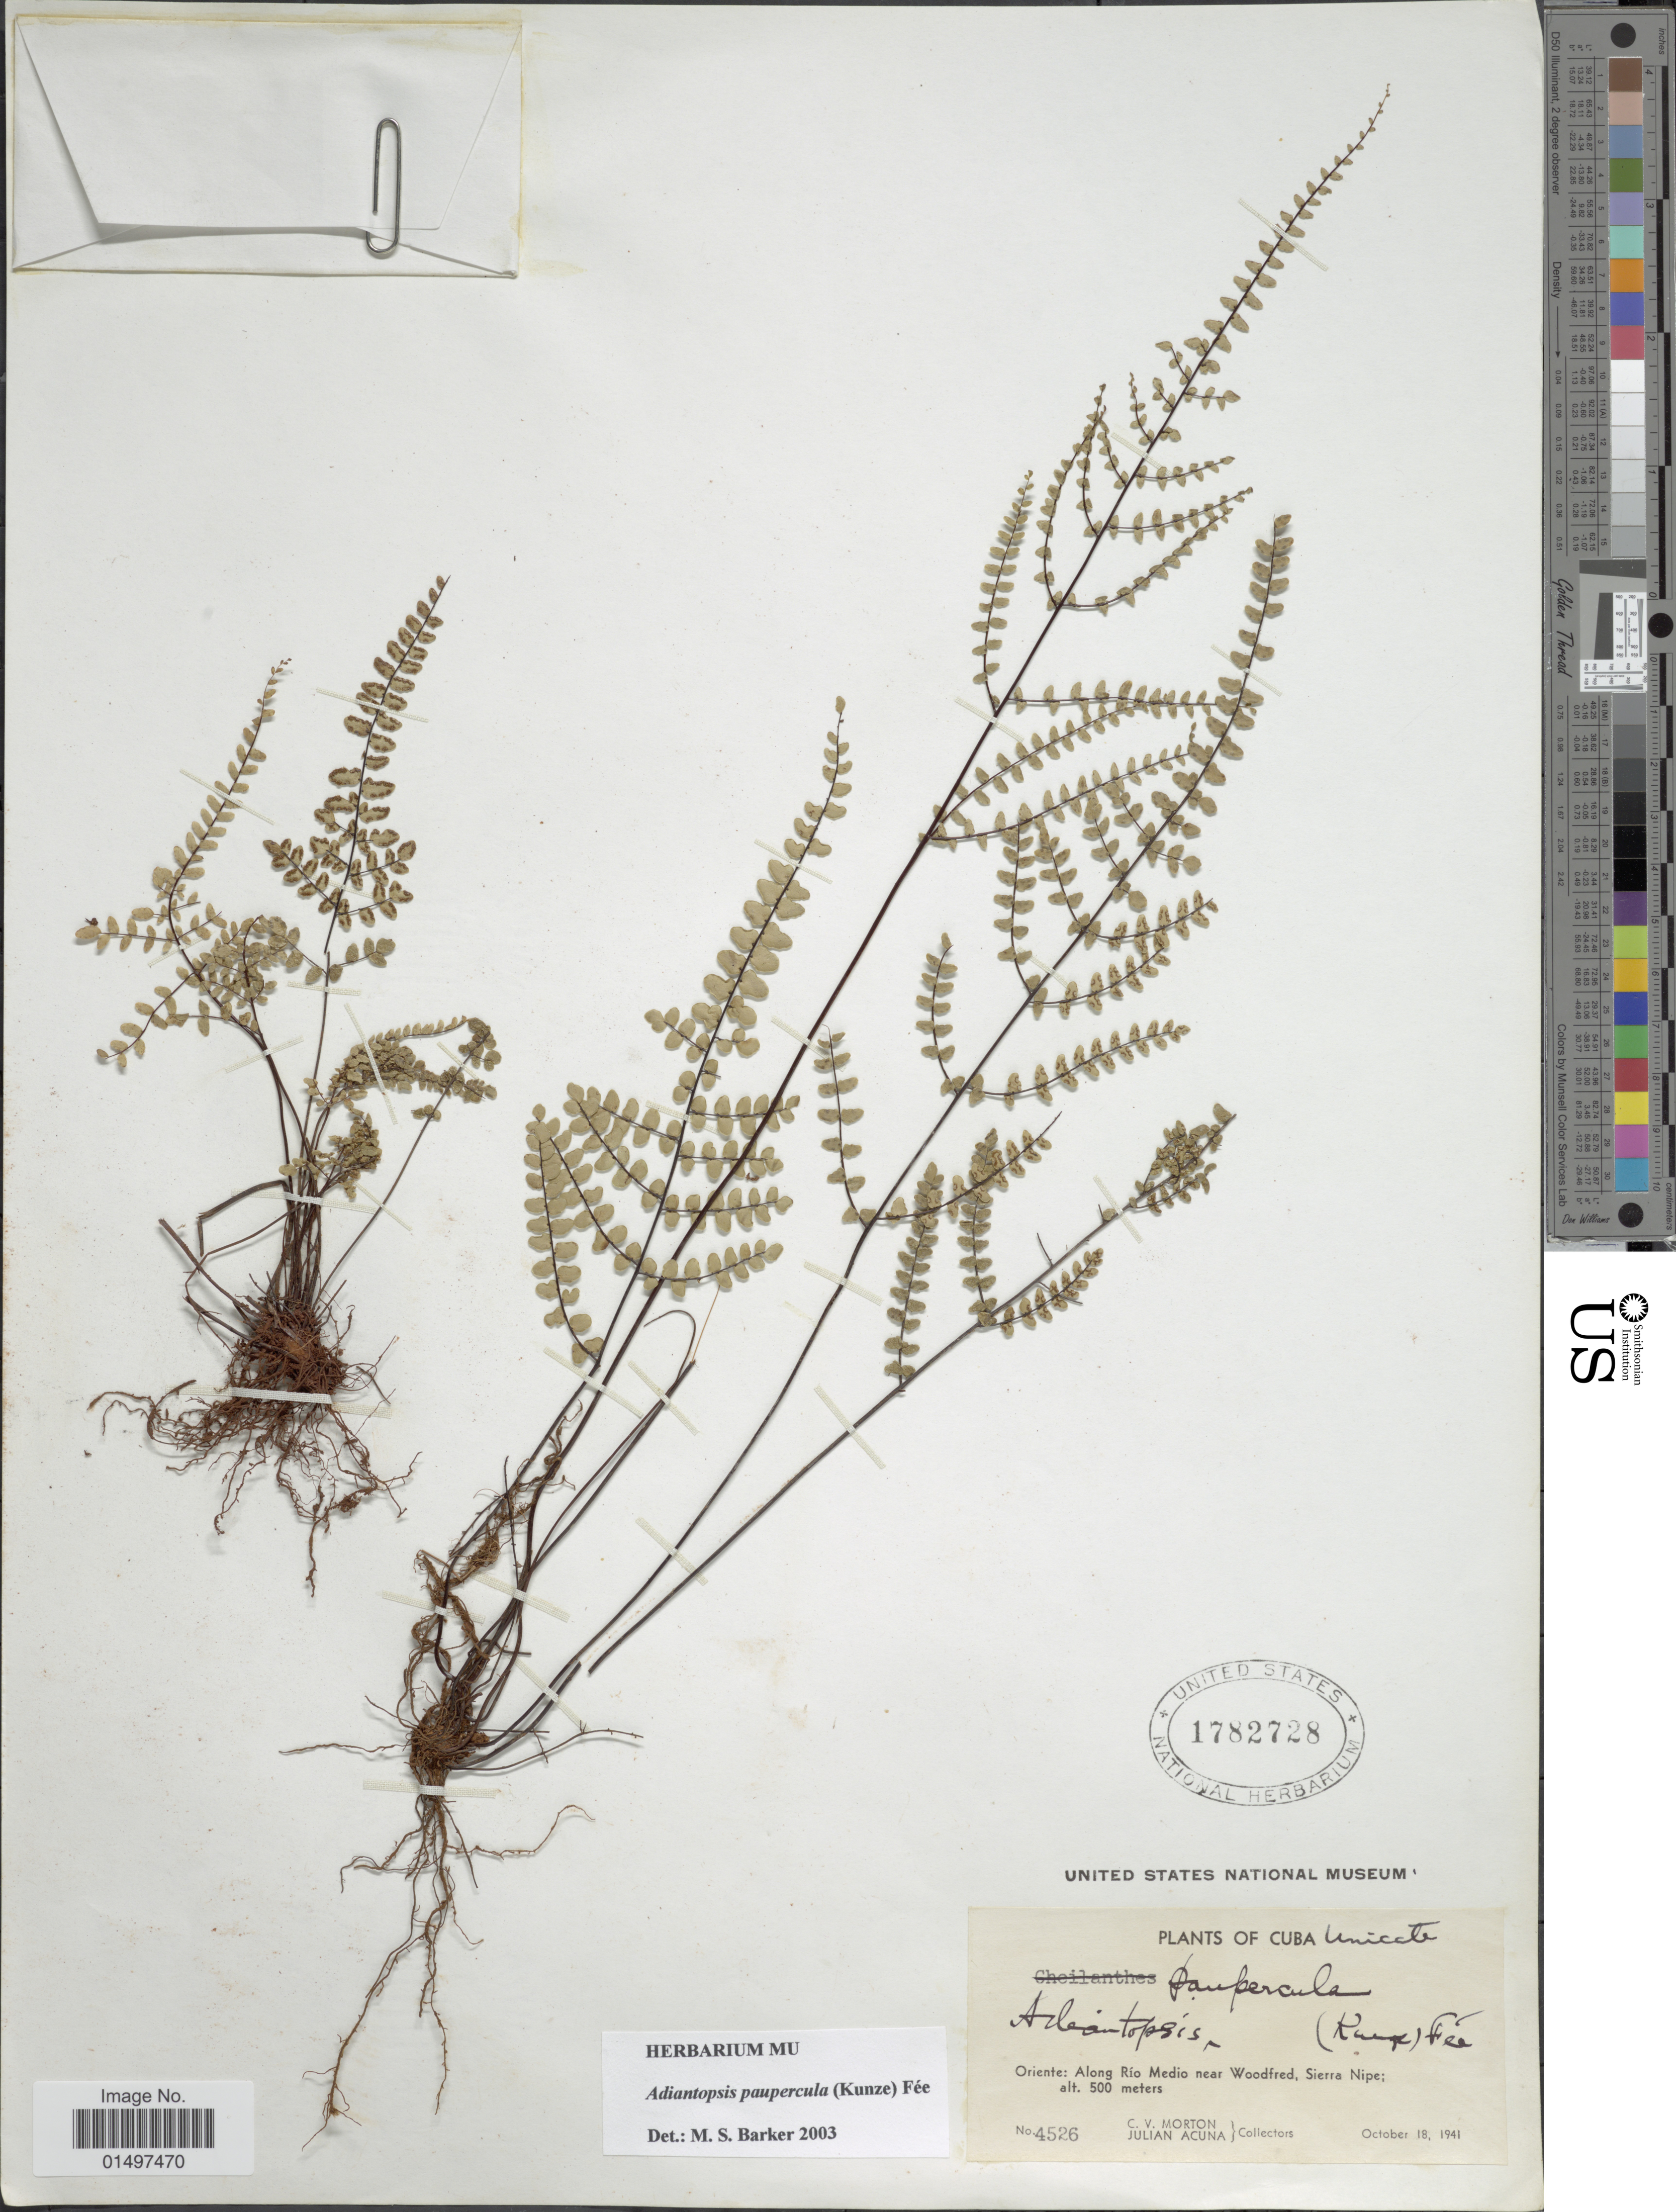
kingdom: Plantae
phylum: Tracheophyta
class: Polypodiopsida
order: Polypodiales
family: Pteridaceae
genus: Adiantopsis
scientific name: Adiantopsis paupercula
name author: (Kunze) Fée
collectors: C. V. Morton & J. B. Acuña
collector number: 4526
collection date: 1941-10-18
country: Cuba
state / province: Oriente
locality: Along Rio Medio near Woodfred, Sierra Nipe.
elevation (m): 500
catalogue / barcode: US 1782728